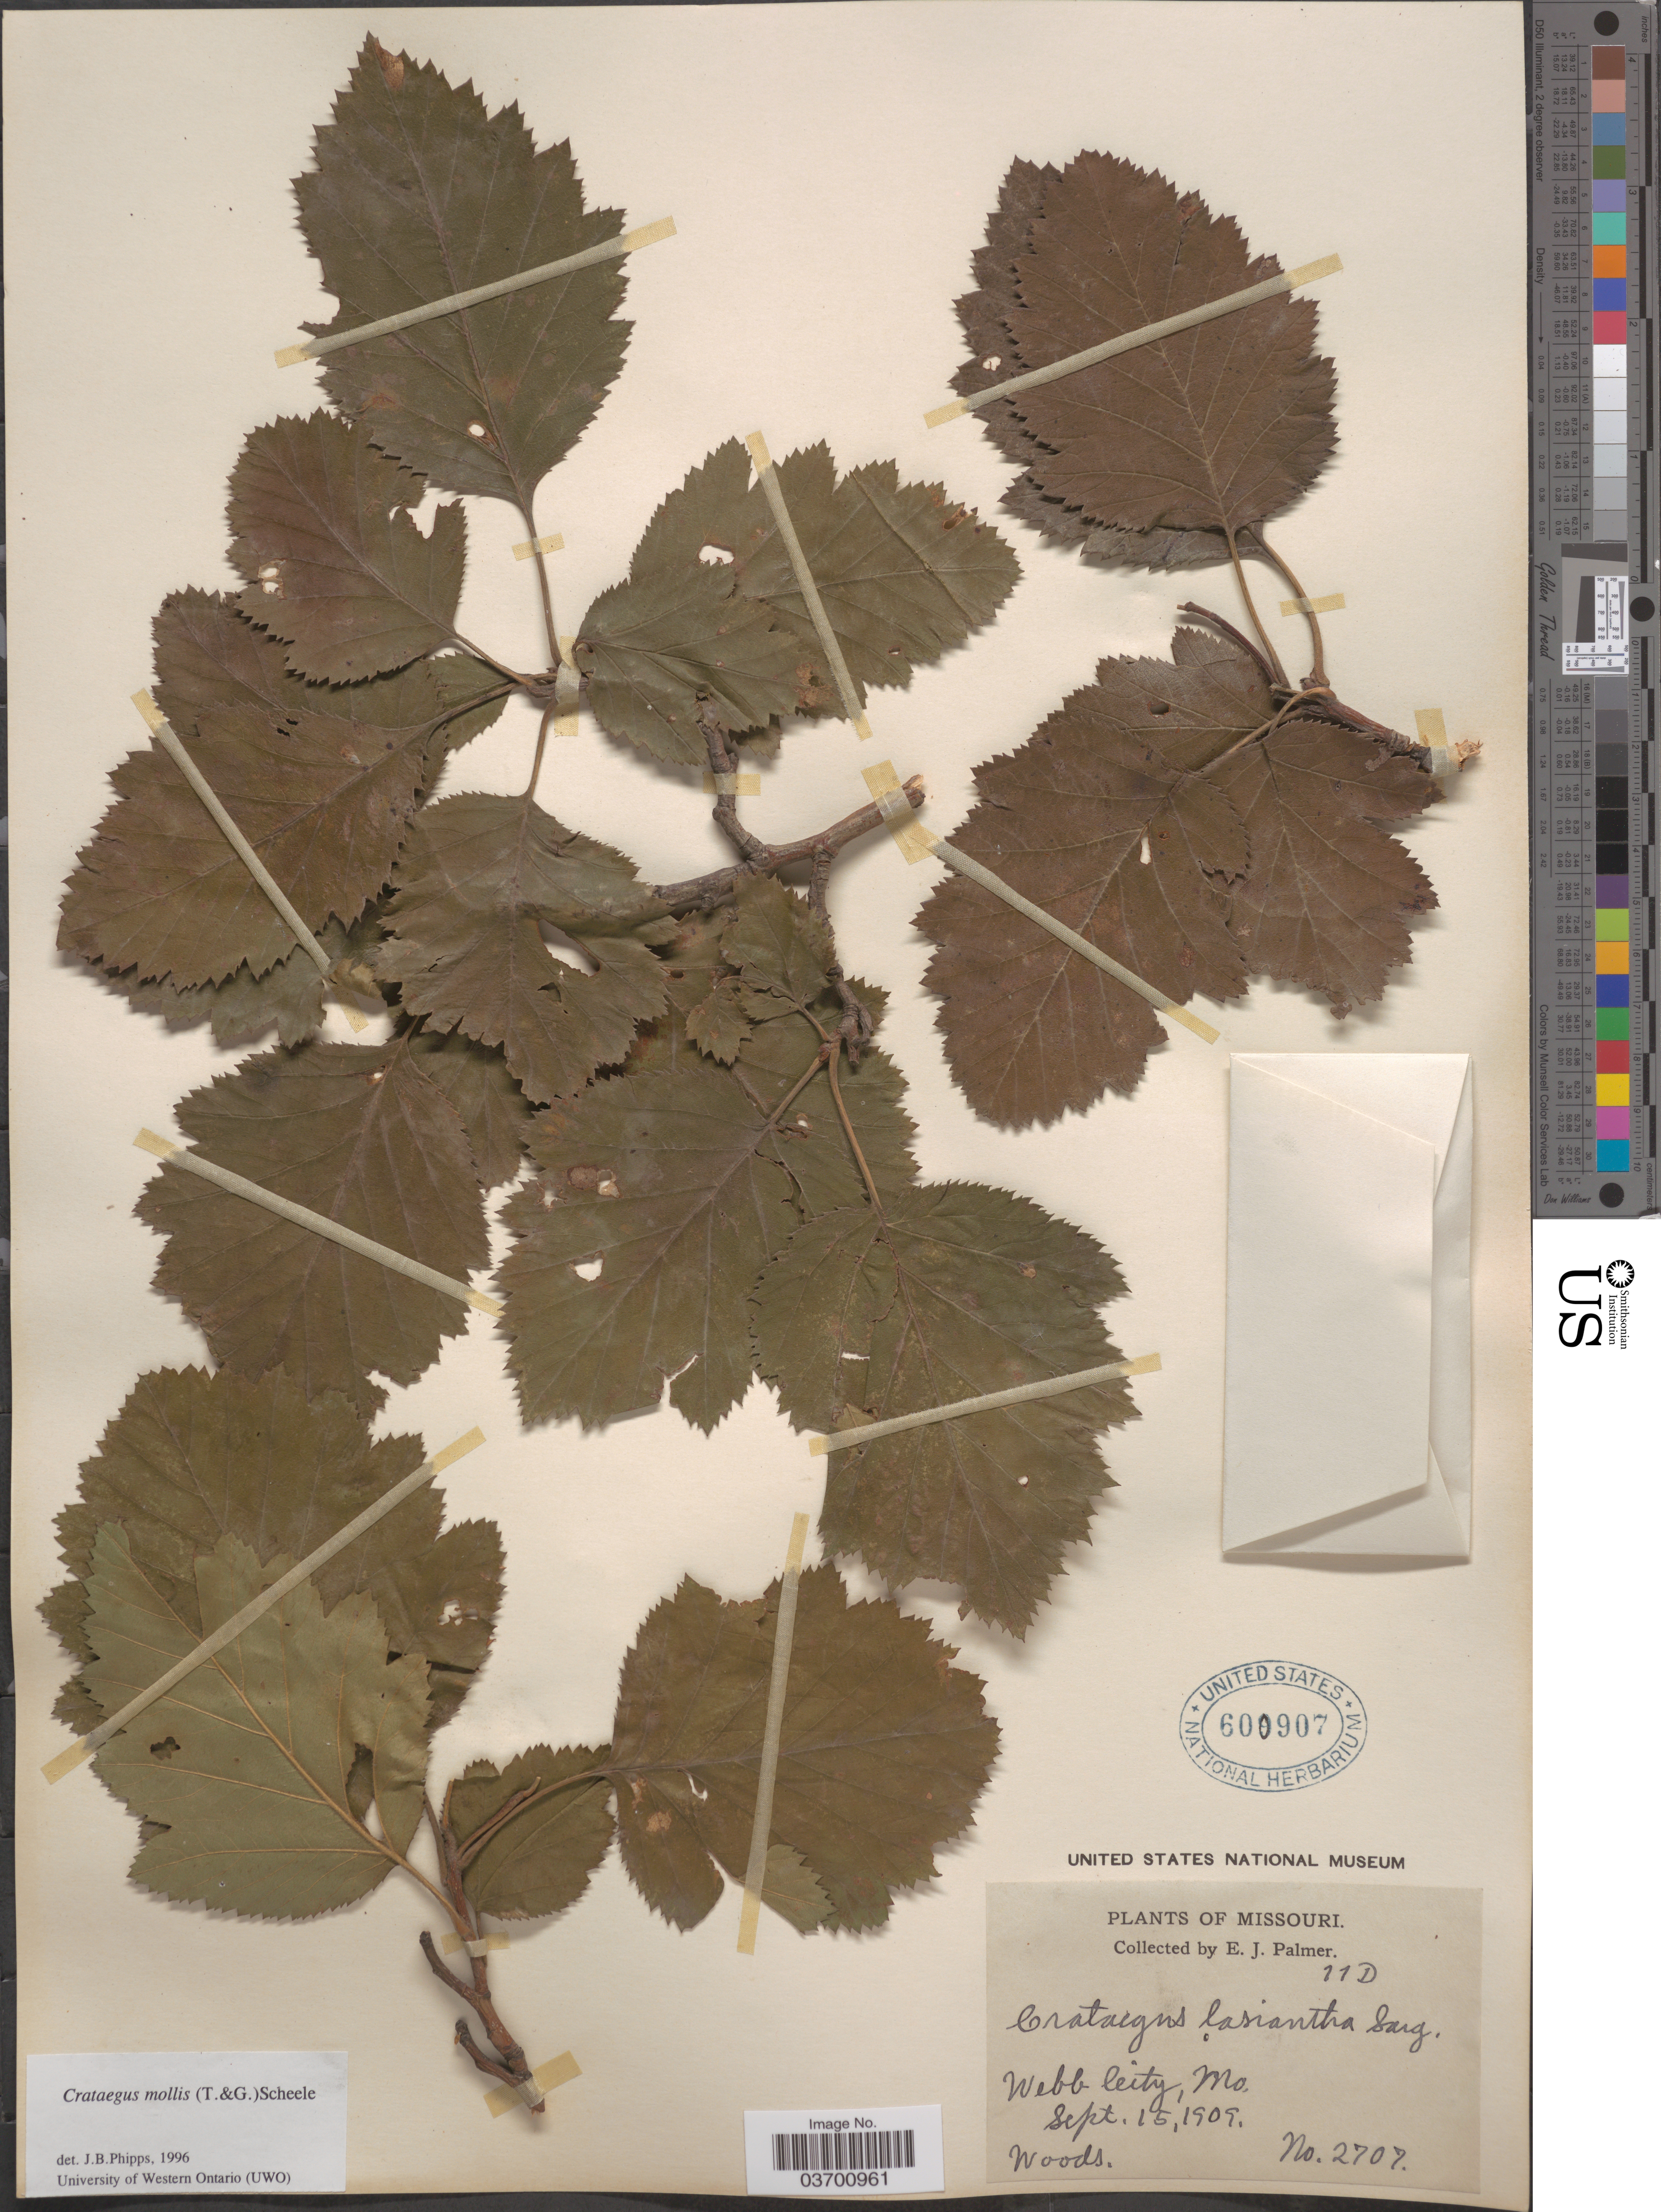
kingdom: Plantae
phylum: Tracheophyta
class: Magnoliopsida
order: Rosales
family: Rosaceae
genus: Crataegus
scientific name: Crataegus mollis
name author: (Torr. & A. Gray) Scheele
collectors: E. J. Palmer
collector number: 2707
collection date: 1909-09-15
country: United States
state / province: Missouri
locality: Webb City.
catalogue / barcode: US 600907